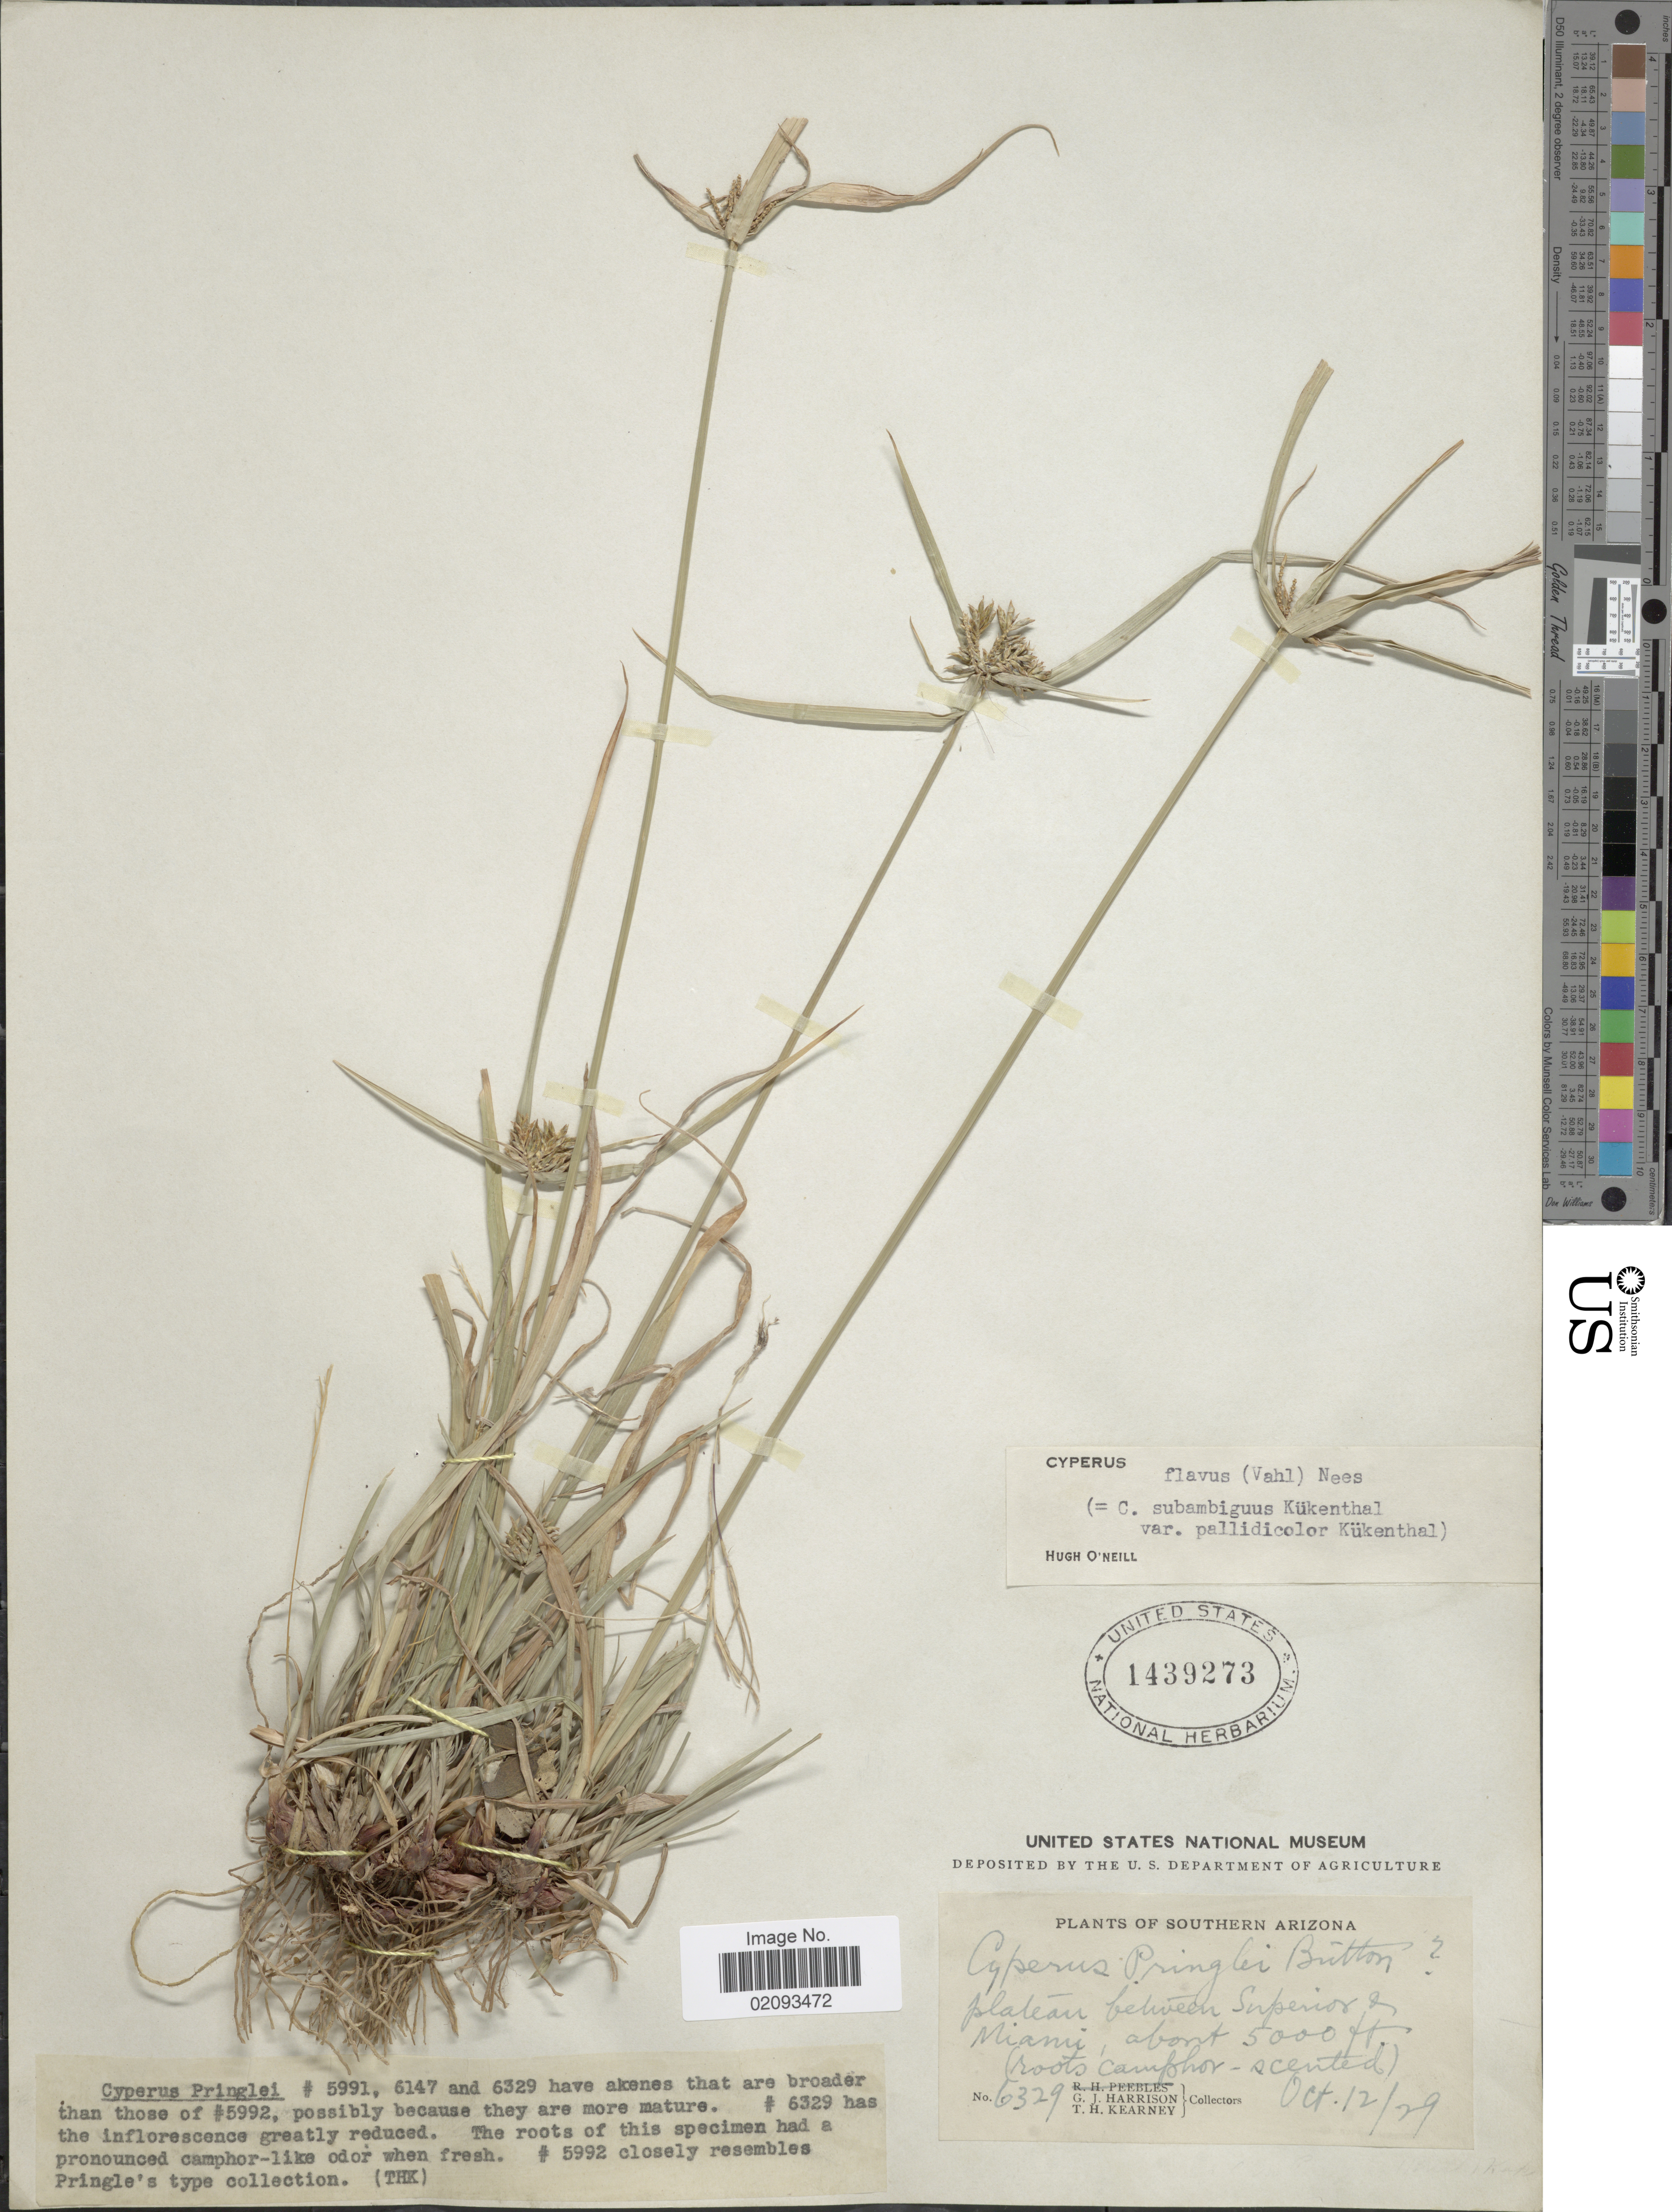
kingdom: Plantae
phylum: Tracheophyta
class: Liliopsida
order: Poales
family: Cyperaceae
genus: Cyperus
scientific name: Cyperus aggregatus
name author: (Willd.) Endl.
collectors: G. J. Harrison & T. H. Kearney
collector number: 6329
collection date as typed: Transcribed d/m/y: 12/10/29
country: United States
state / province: Arizona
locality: Southern Arizona, plateau between Superior & Miami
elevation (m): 1524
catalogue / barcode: US 1439273